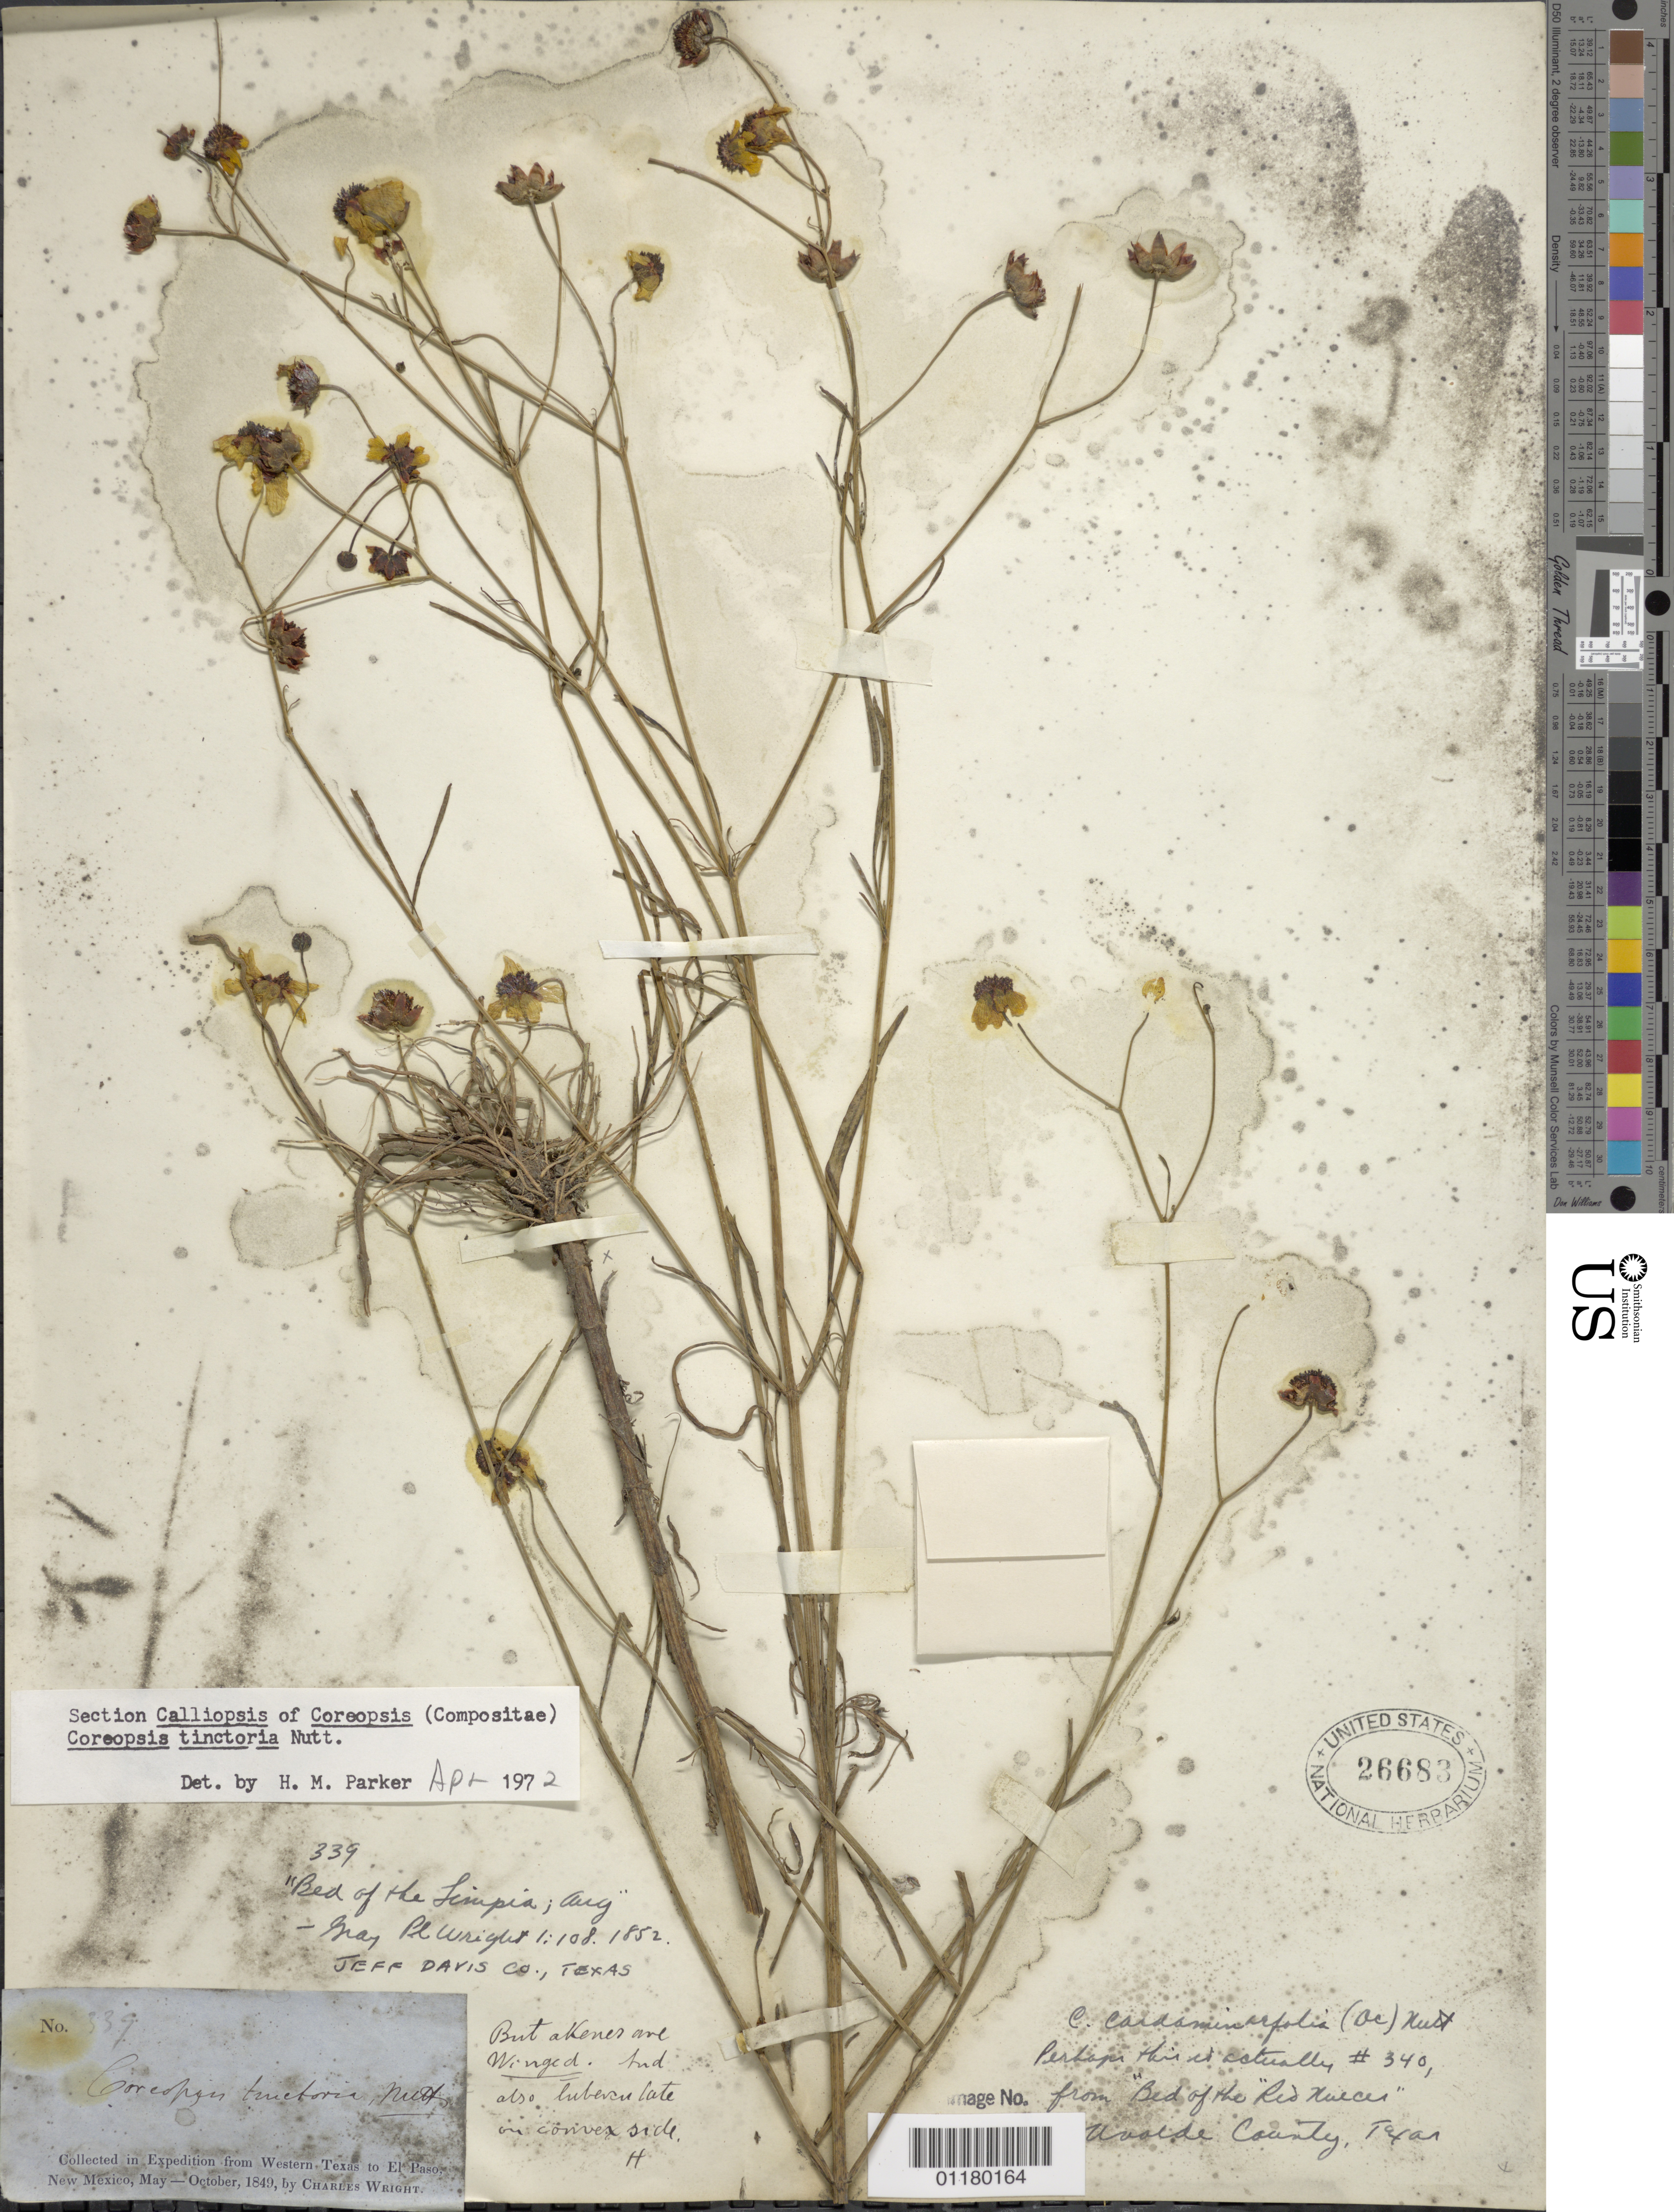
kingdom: Plantae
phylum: Tracheophyta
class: Magnoliopsida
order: Asterales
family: Asteraceae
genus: Coreopsis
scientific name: Coreopsis tinctoria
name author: Nutt.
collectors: C. Wright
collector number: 339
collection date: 1849-05/1849-10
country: United States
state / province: New Mexico / Texas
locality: from Western Texas to El Paso, New Mexico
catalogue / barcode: US 26683